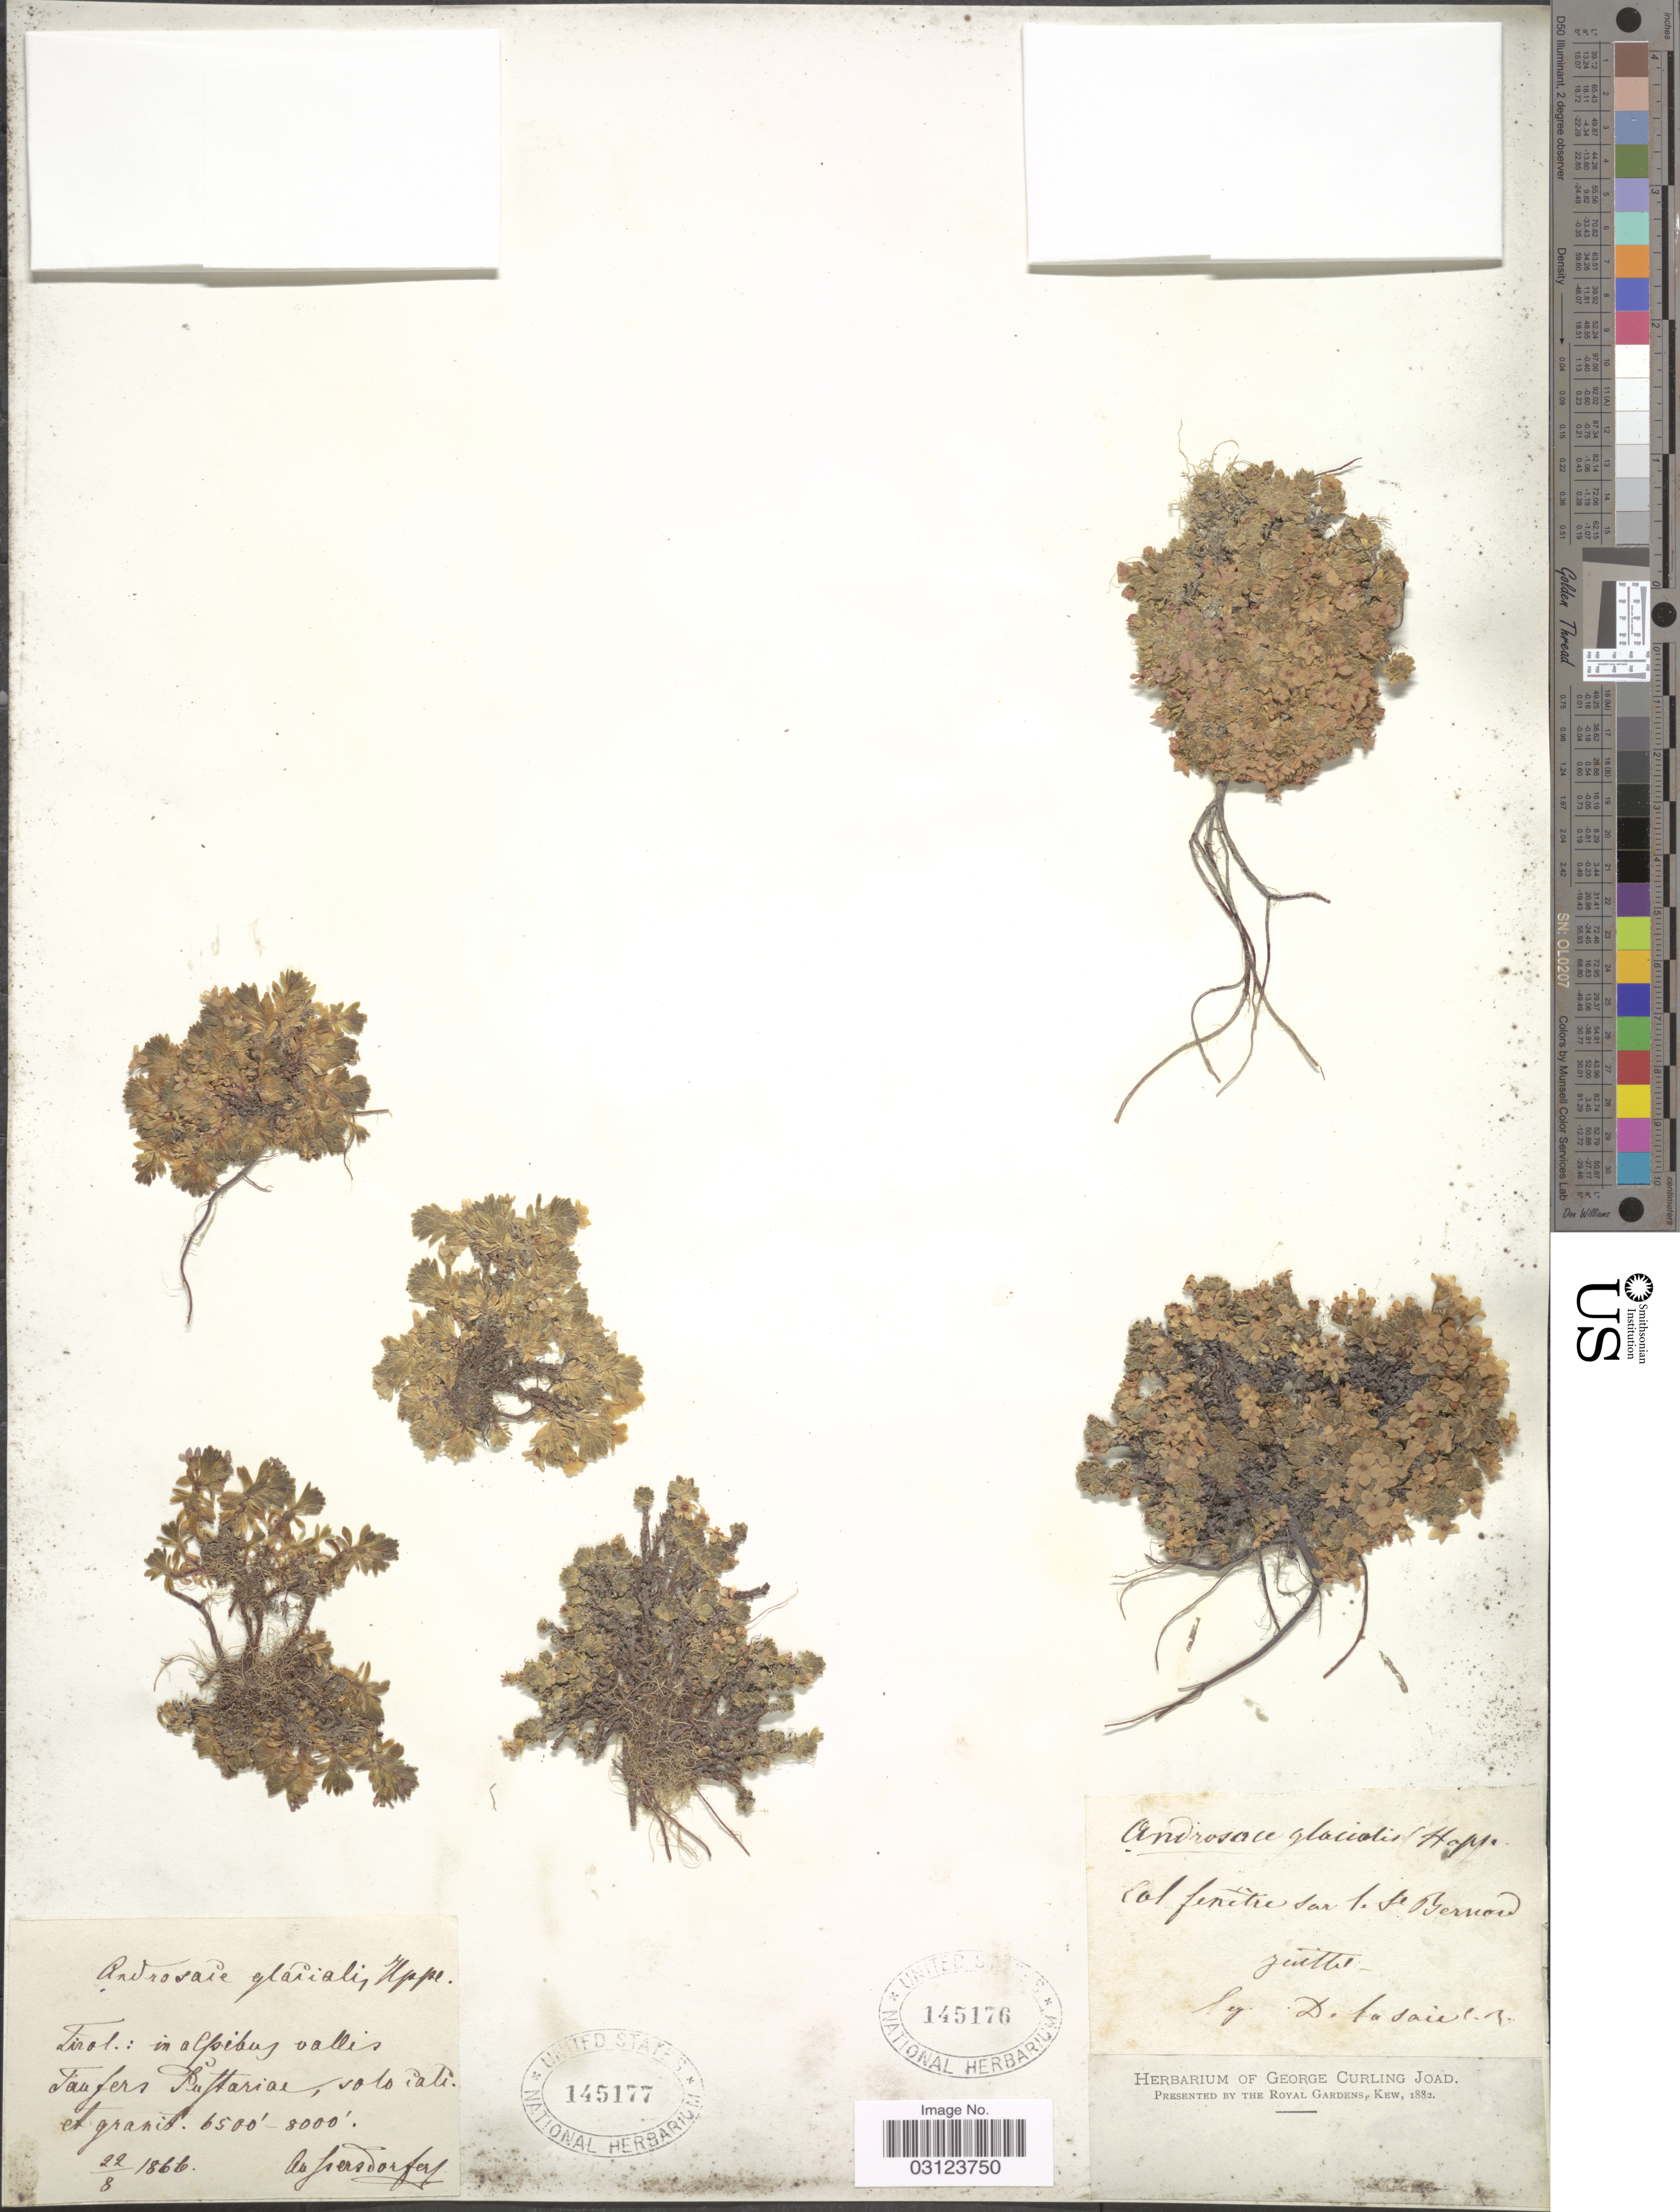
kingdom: Plantae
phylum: Tracheophyta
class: Magnoliopsida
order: Ericales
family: Primulaceae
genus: Androsace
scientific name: Androsace glacialis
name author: (Hegetschw.) Hoppe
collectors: Ausserdorfer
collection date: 1866-08-22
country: Italy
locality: Tirol.: in alpibus vallis Taufers Pustariae, solo cali. et granit.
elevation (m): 1981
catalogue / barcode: US 145177-2